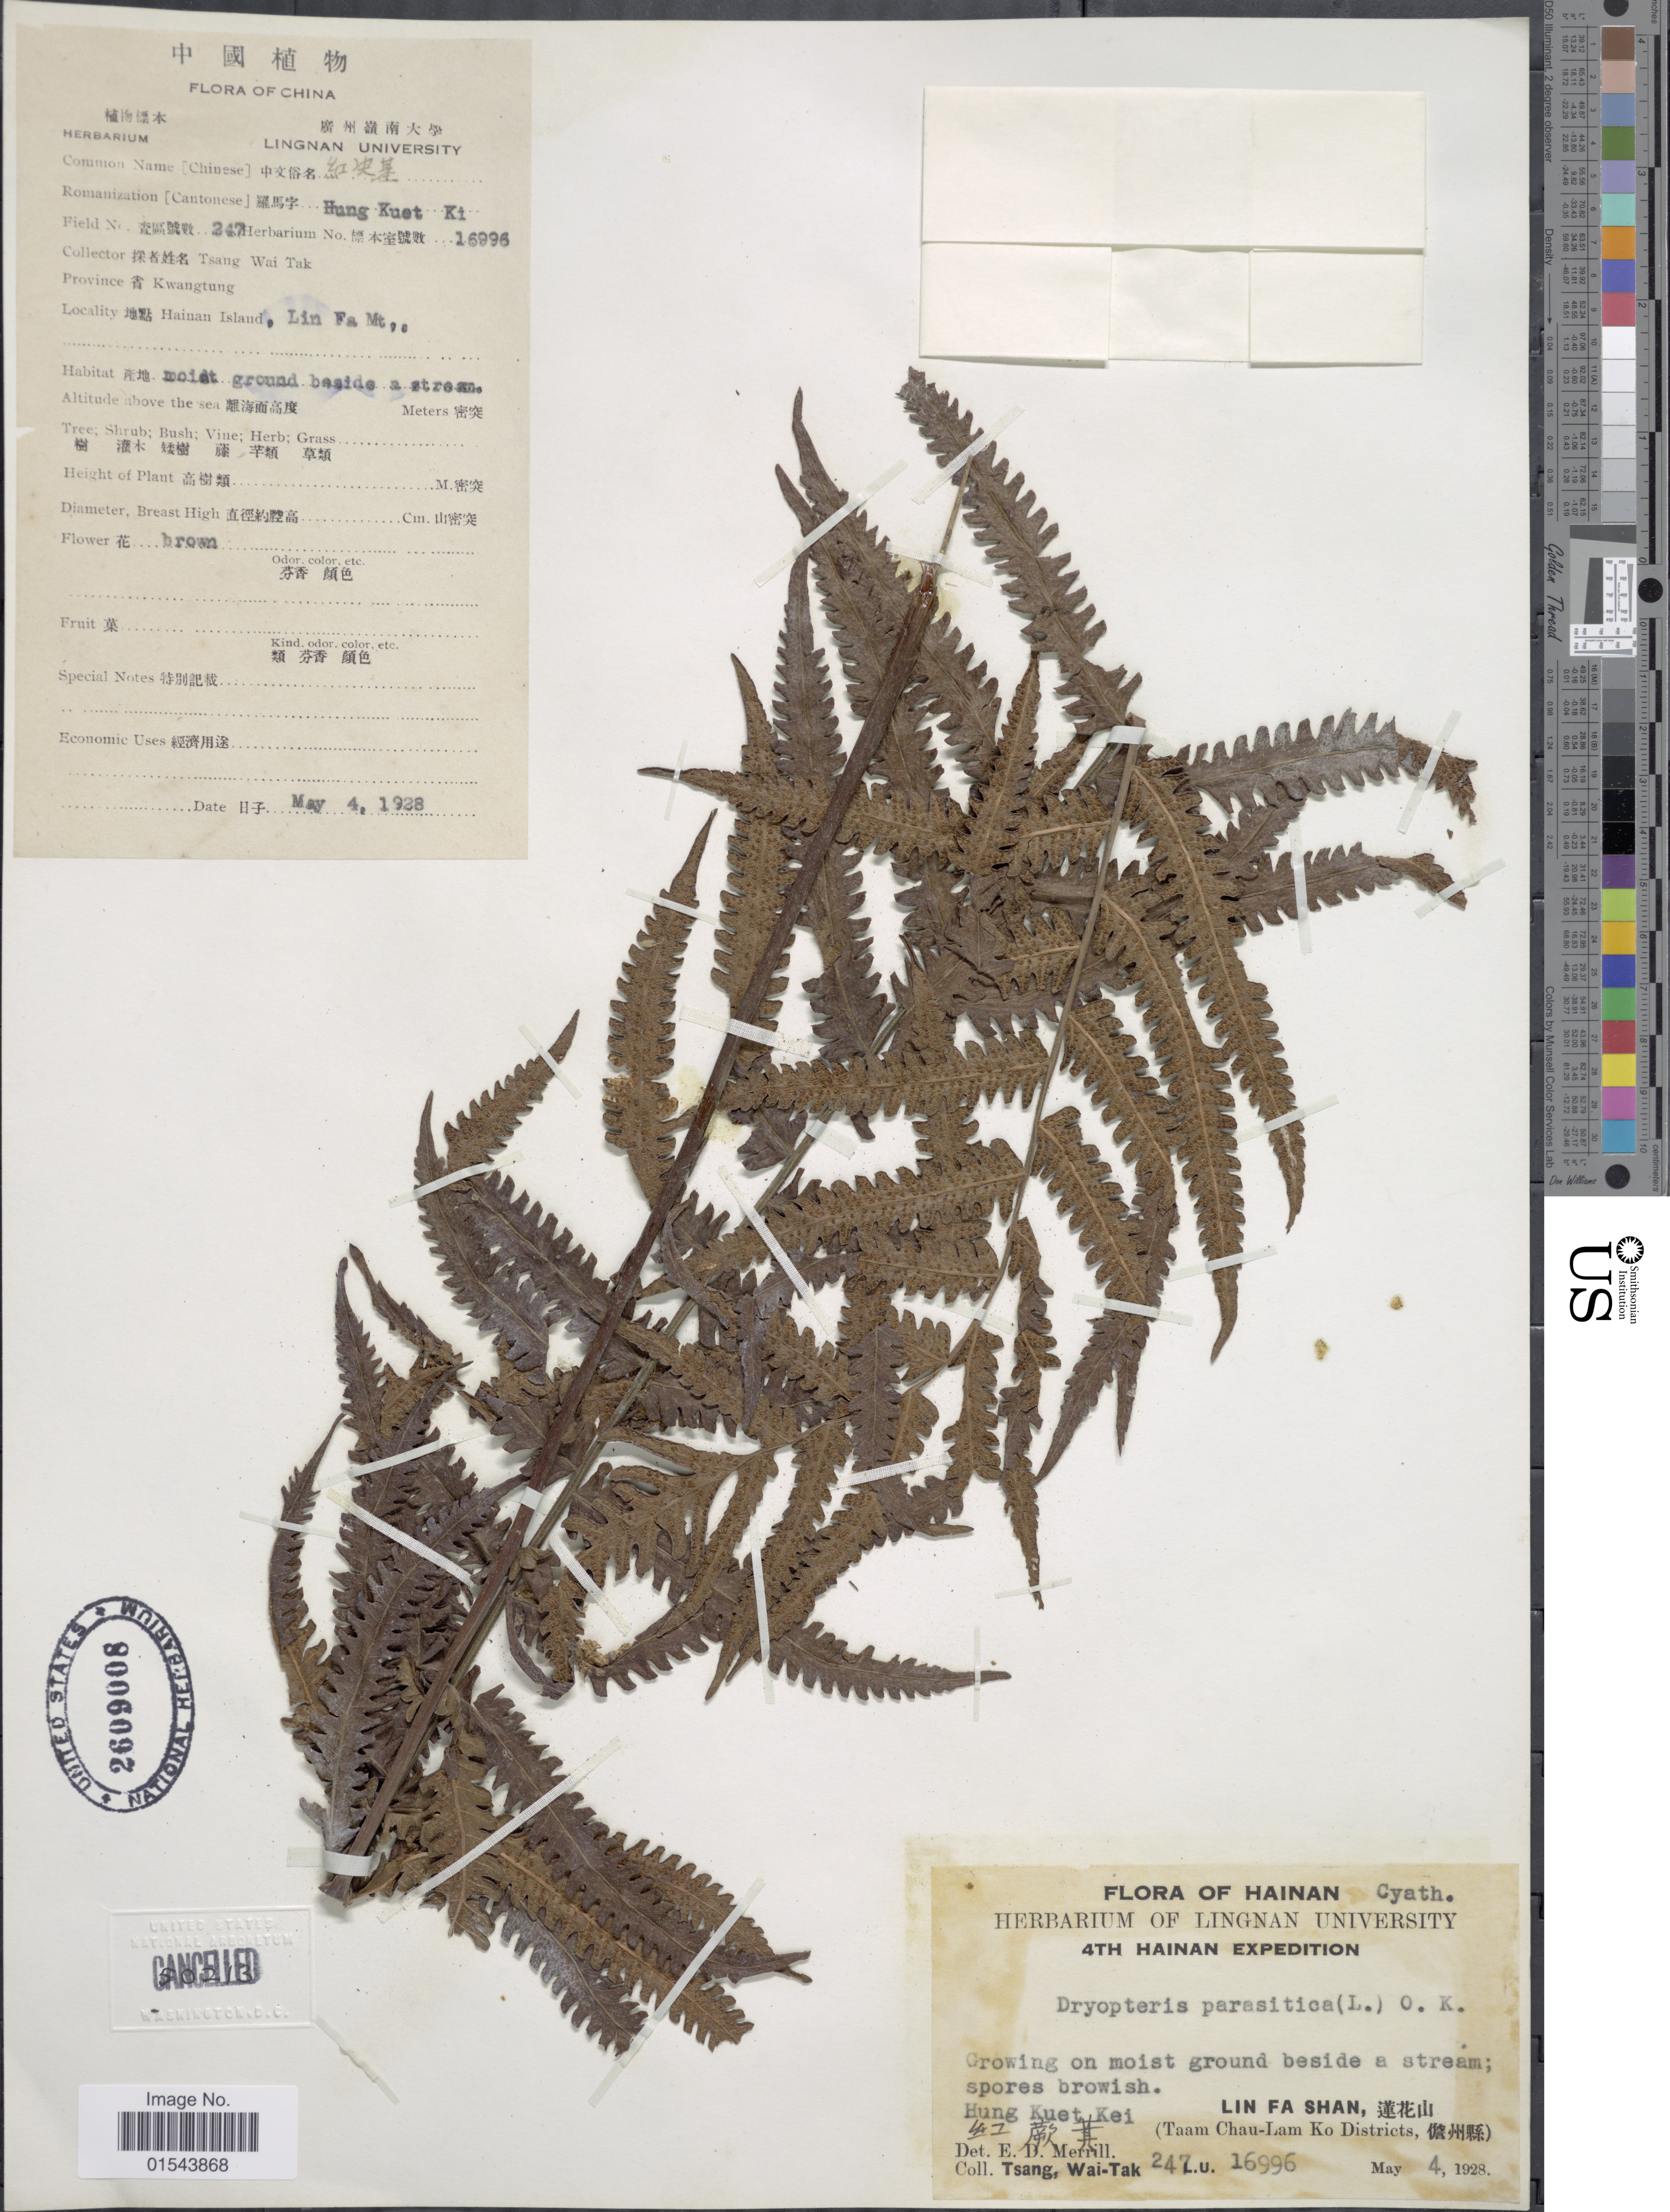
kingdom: Plantae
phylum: Tracheophyta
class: Polypodiopsida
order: Polypodiales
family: Thelypteridaceae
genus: Christella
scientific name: Christella parasitica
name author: (L.) H. Lév.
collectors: W. T. Tsang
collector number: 16996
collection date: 1928-05-04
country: China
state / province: Hainan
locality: Hung Kuet Kei. Lin Fa Shan ( Taam Chau-Lam Ko District)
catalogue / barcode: US 2609008